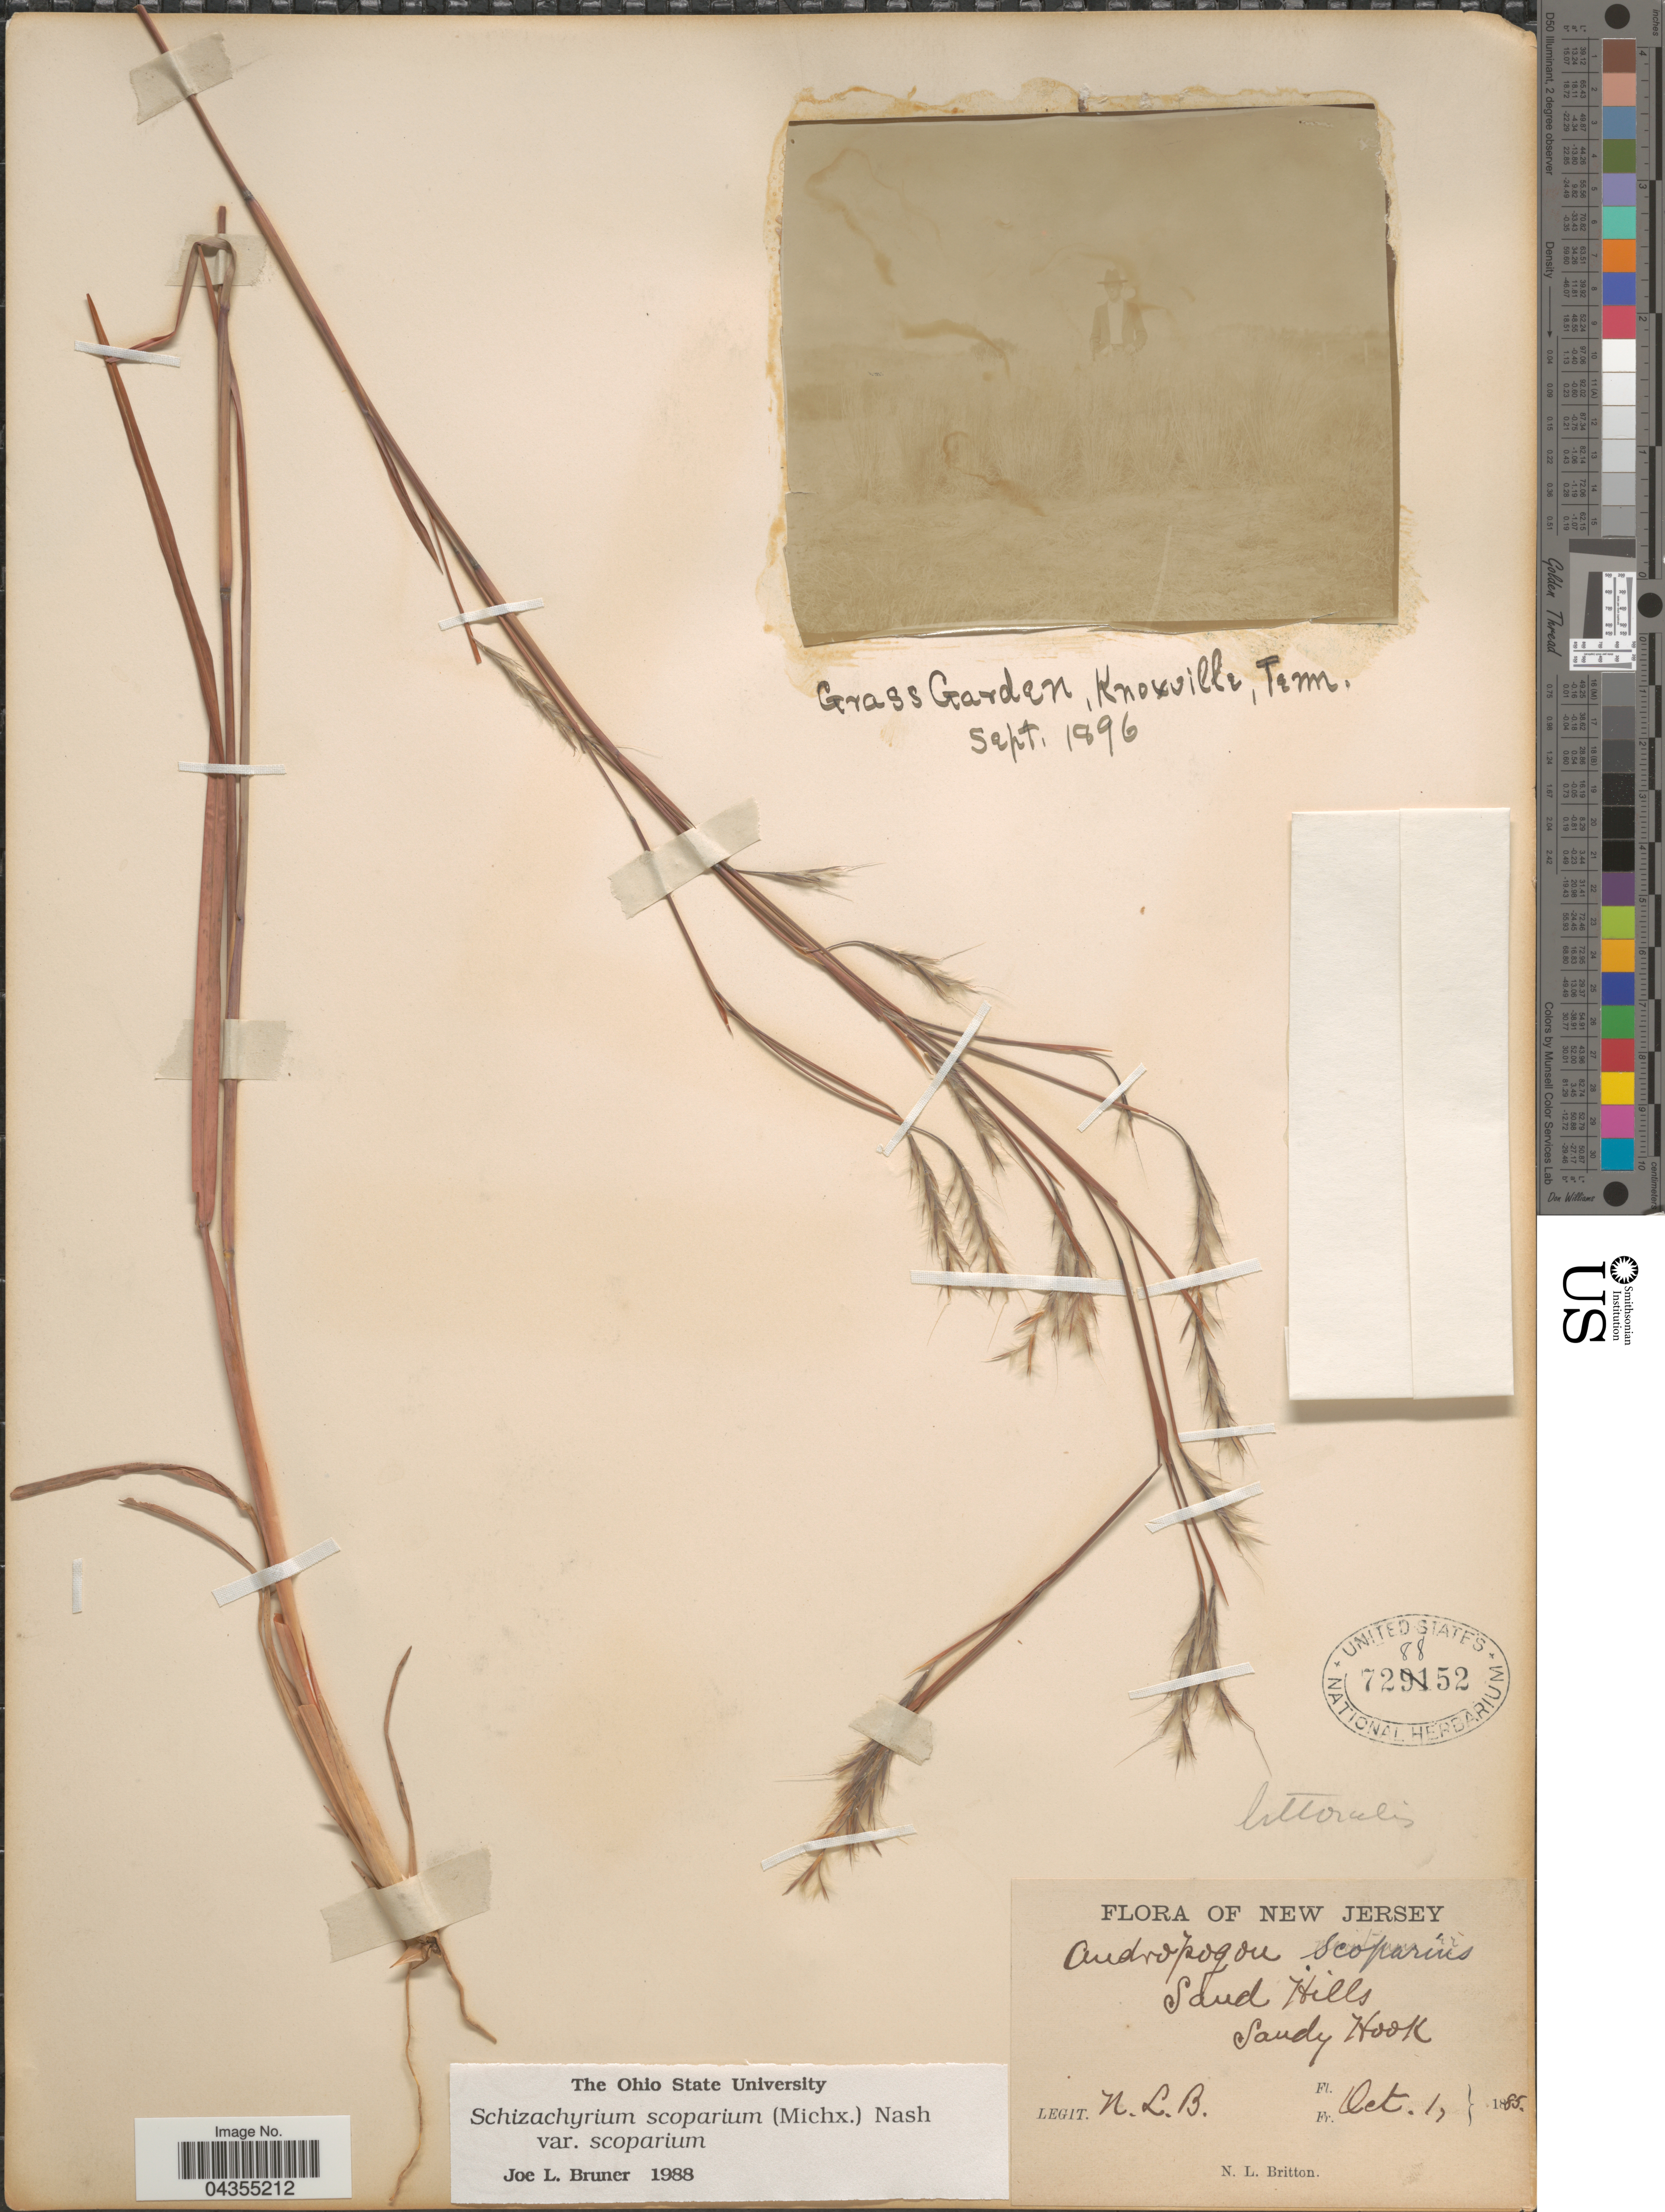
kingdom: Plantae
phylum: Tracheophyta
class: Liliopsida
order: Poales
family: Poaceae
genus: Schizachyrium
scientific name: Schizachyrium scoparium var. scoparium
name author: (Michx.) Nash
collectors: Mrs. N. L. Britton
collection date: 1885-10-01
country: United States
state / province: New Jersey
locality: Sand Hills. Sandy Hook.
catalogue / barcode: US 728852